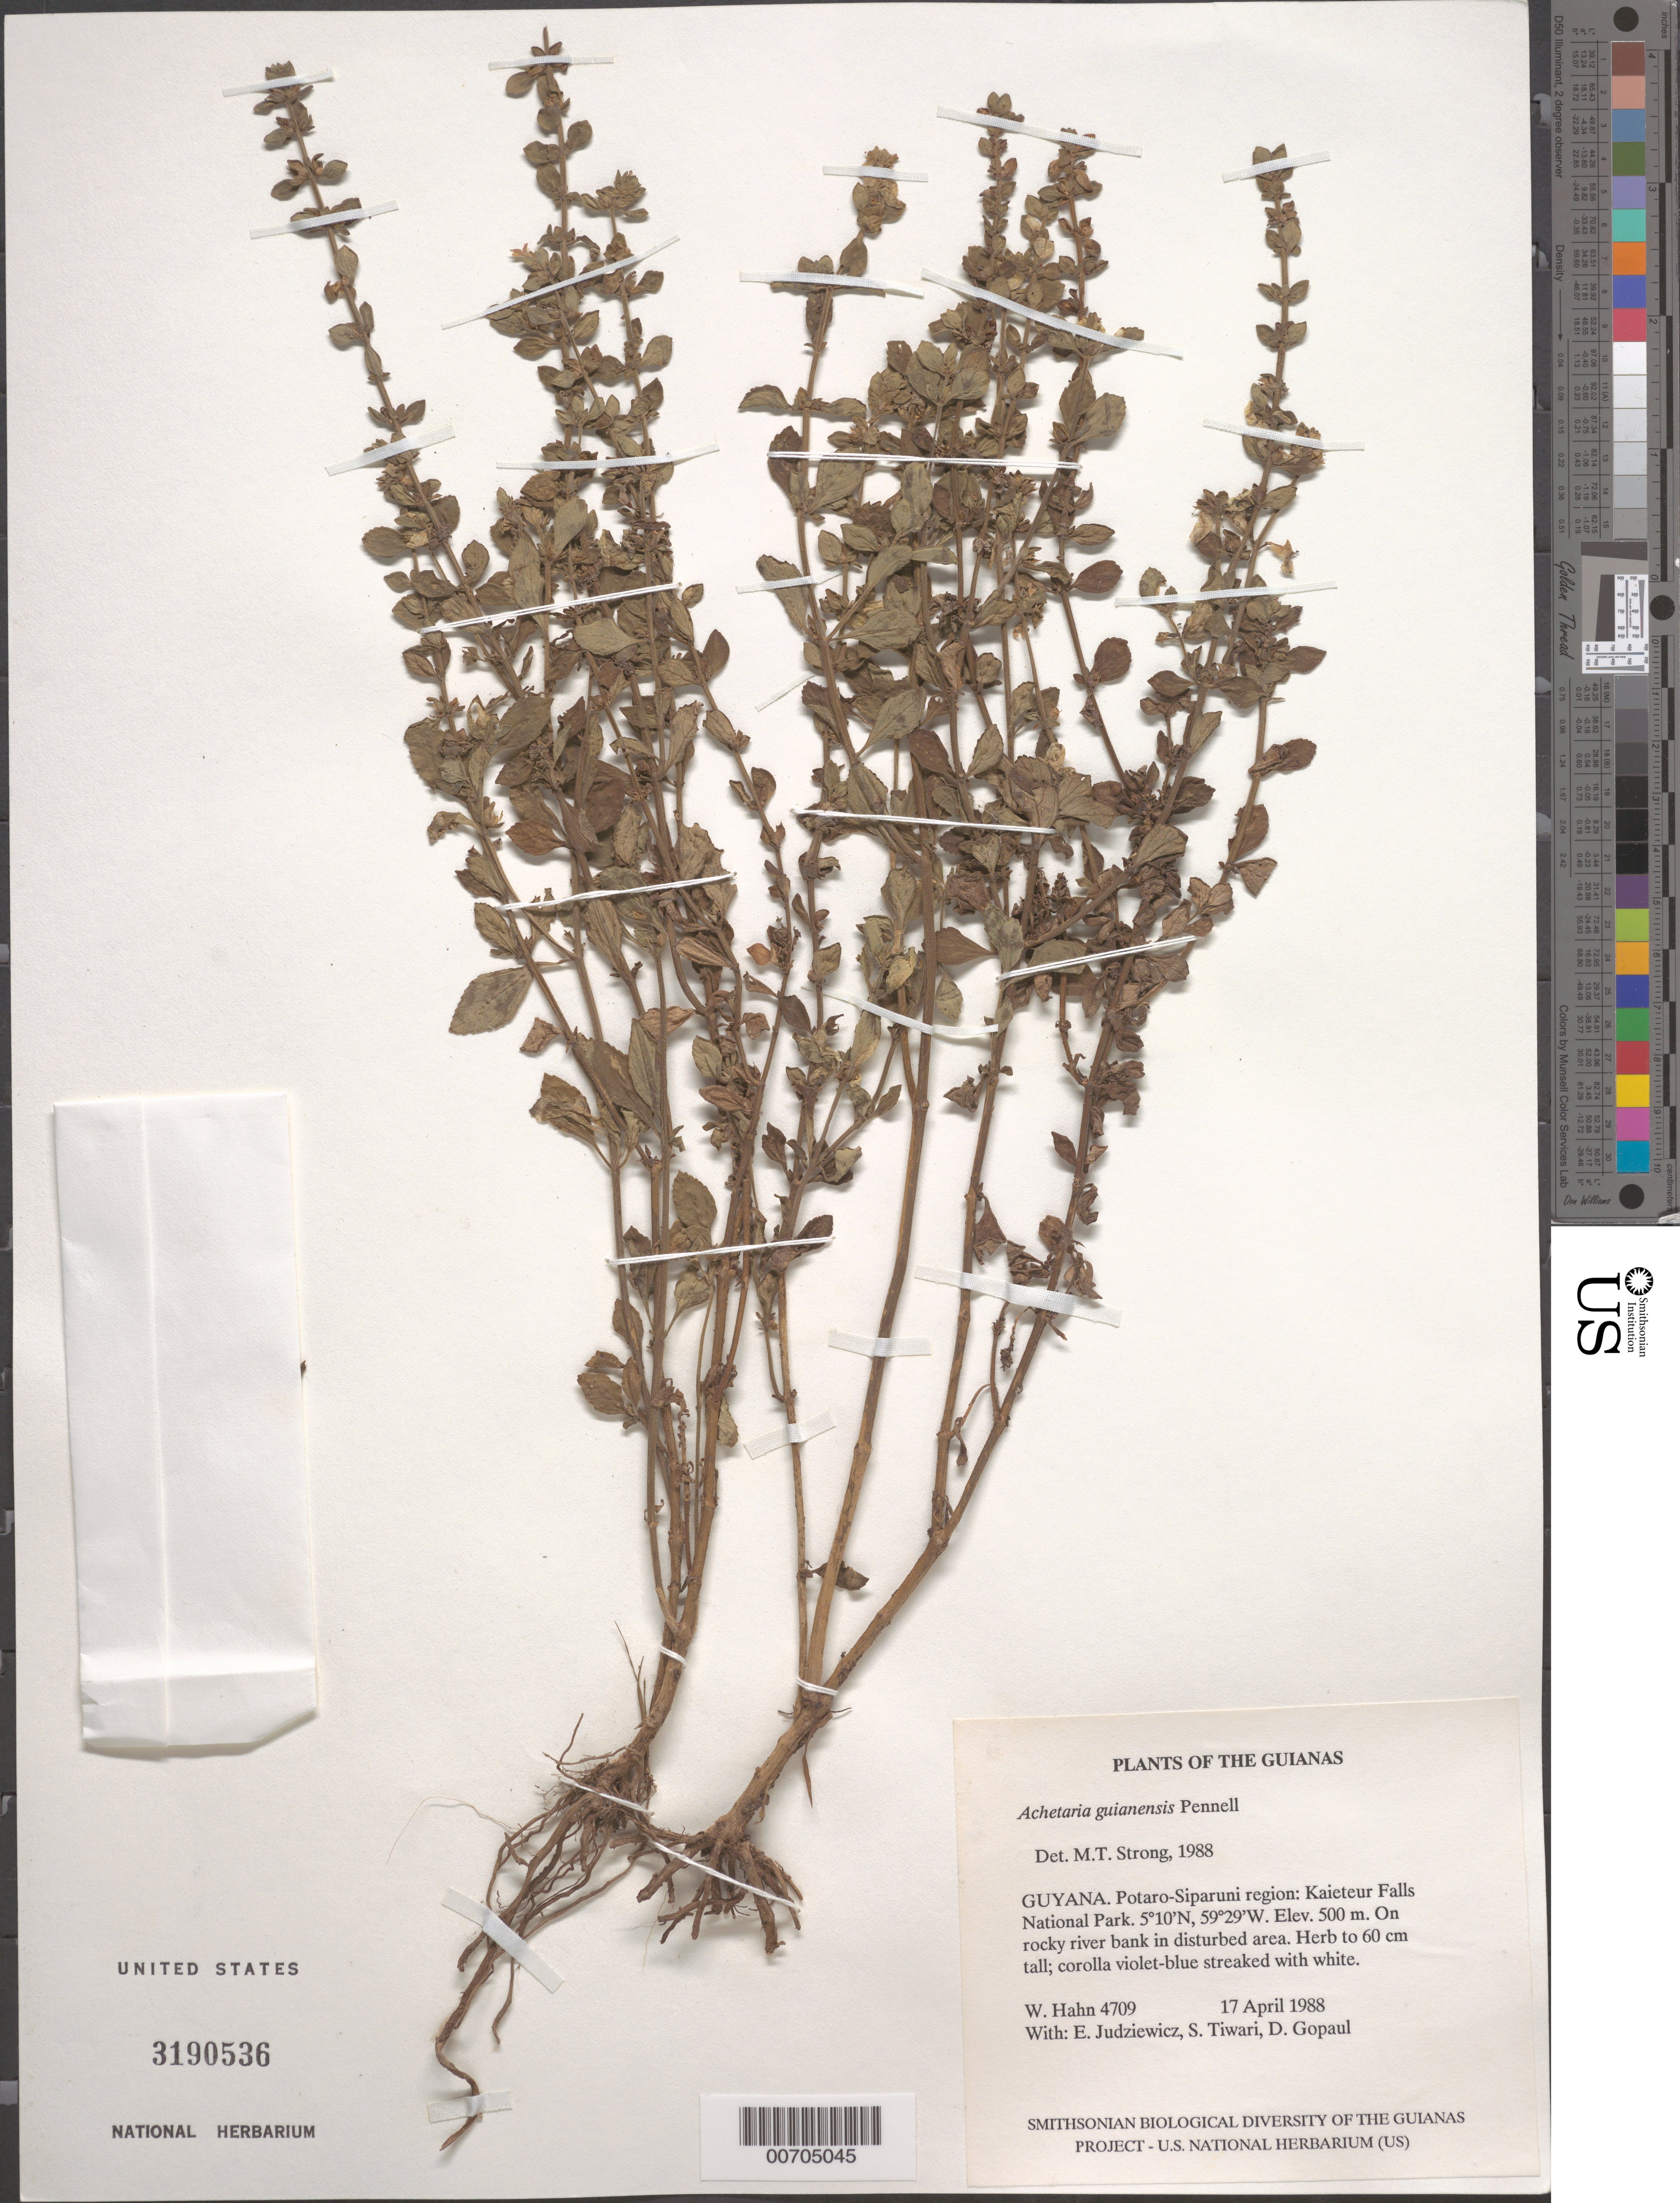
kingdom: Plantae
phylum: Tracheophyta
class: Magnoliopsida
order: Lamiales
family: Plantaginaceae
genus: Matourea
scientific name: Matourea scutellarioides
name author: (Benth.) Colletta & V.C. Souza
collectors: W. Hahn, E. J. Judziewicz, S. Tiwari & D. Gopaul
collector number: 4709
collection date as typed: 17 April 1988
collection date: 1988-04-17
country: Guyana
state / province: Potaro-Siparuni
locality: Kaieteur Falls National Park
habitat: On rocky river bank in disturbed area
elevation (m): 500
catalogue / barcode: US 3190536